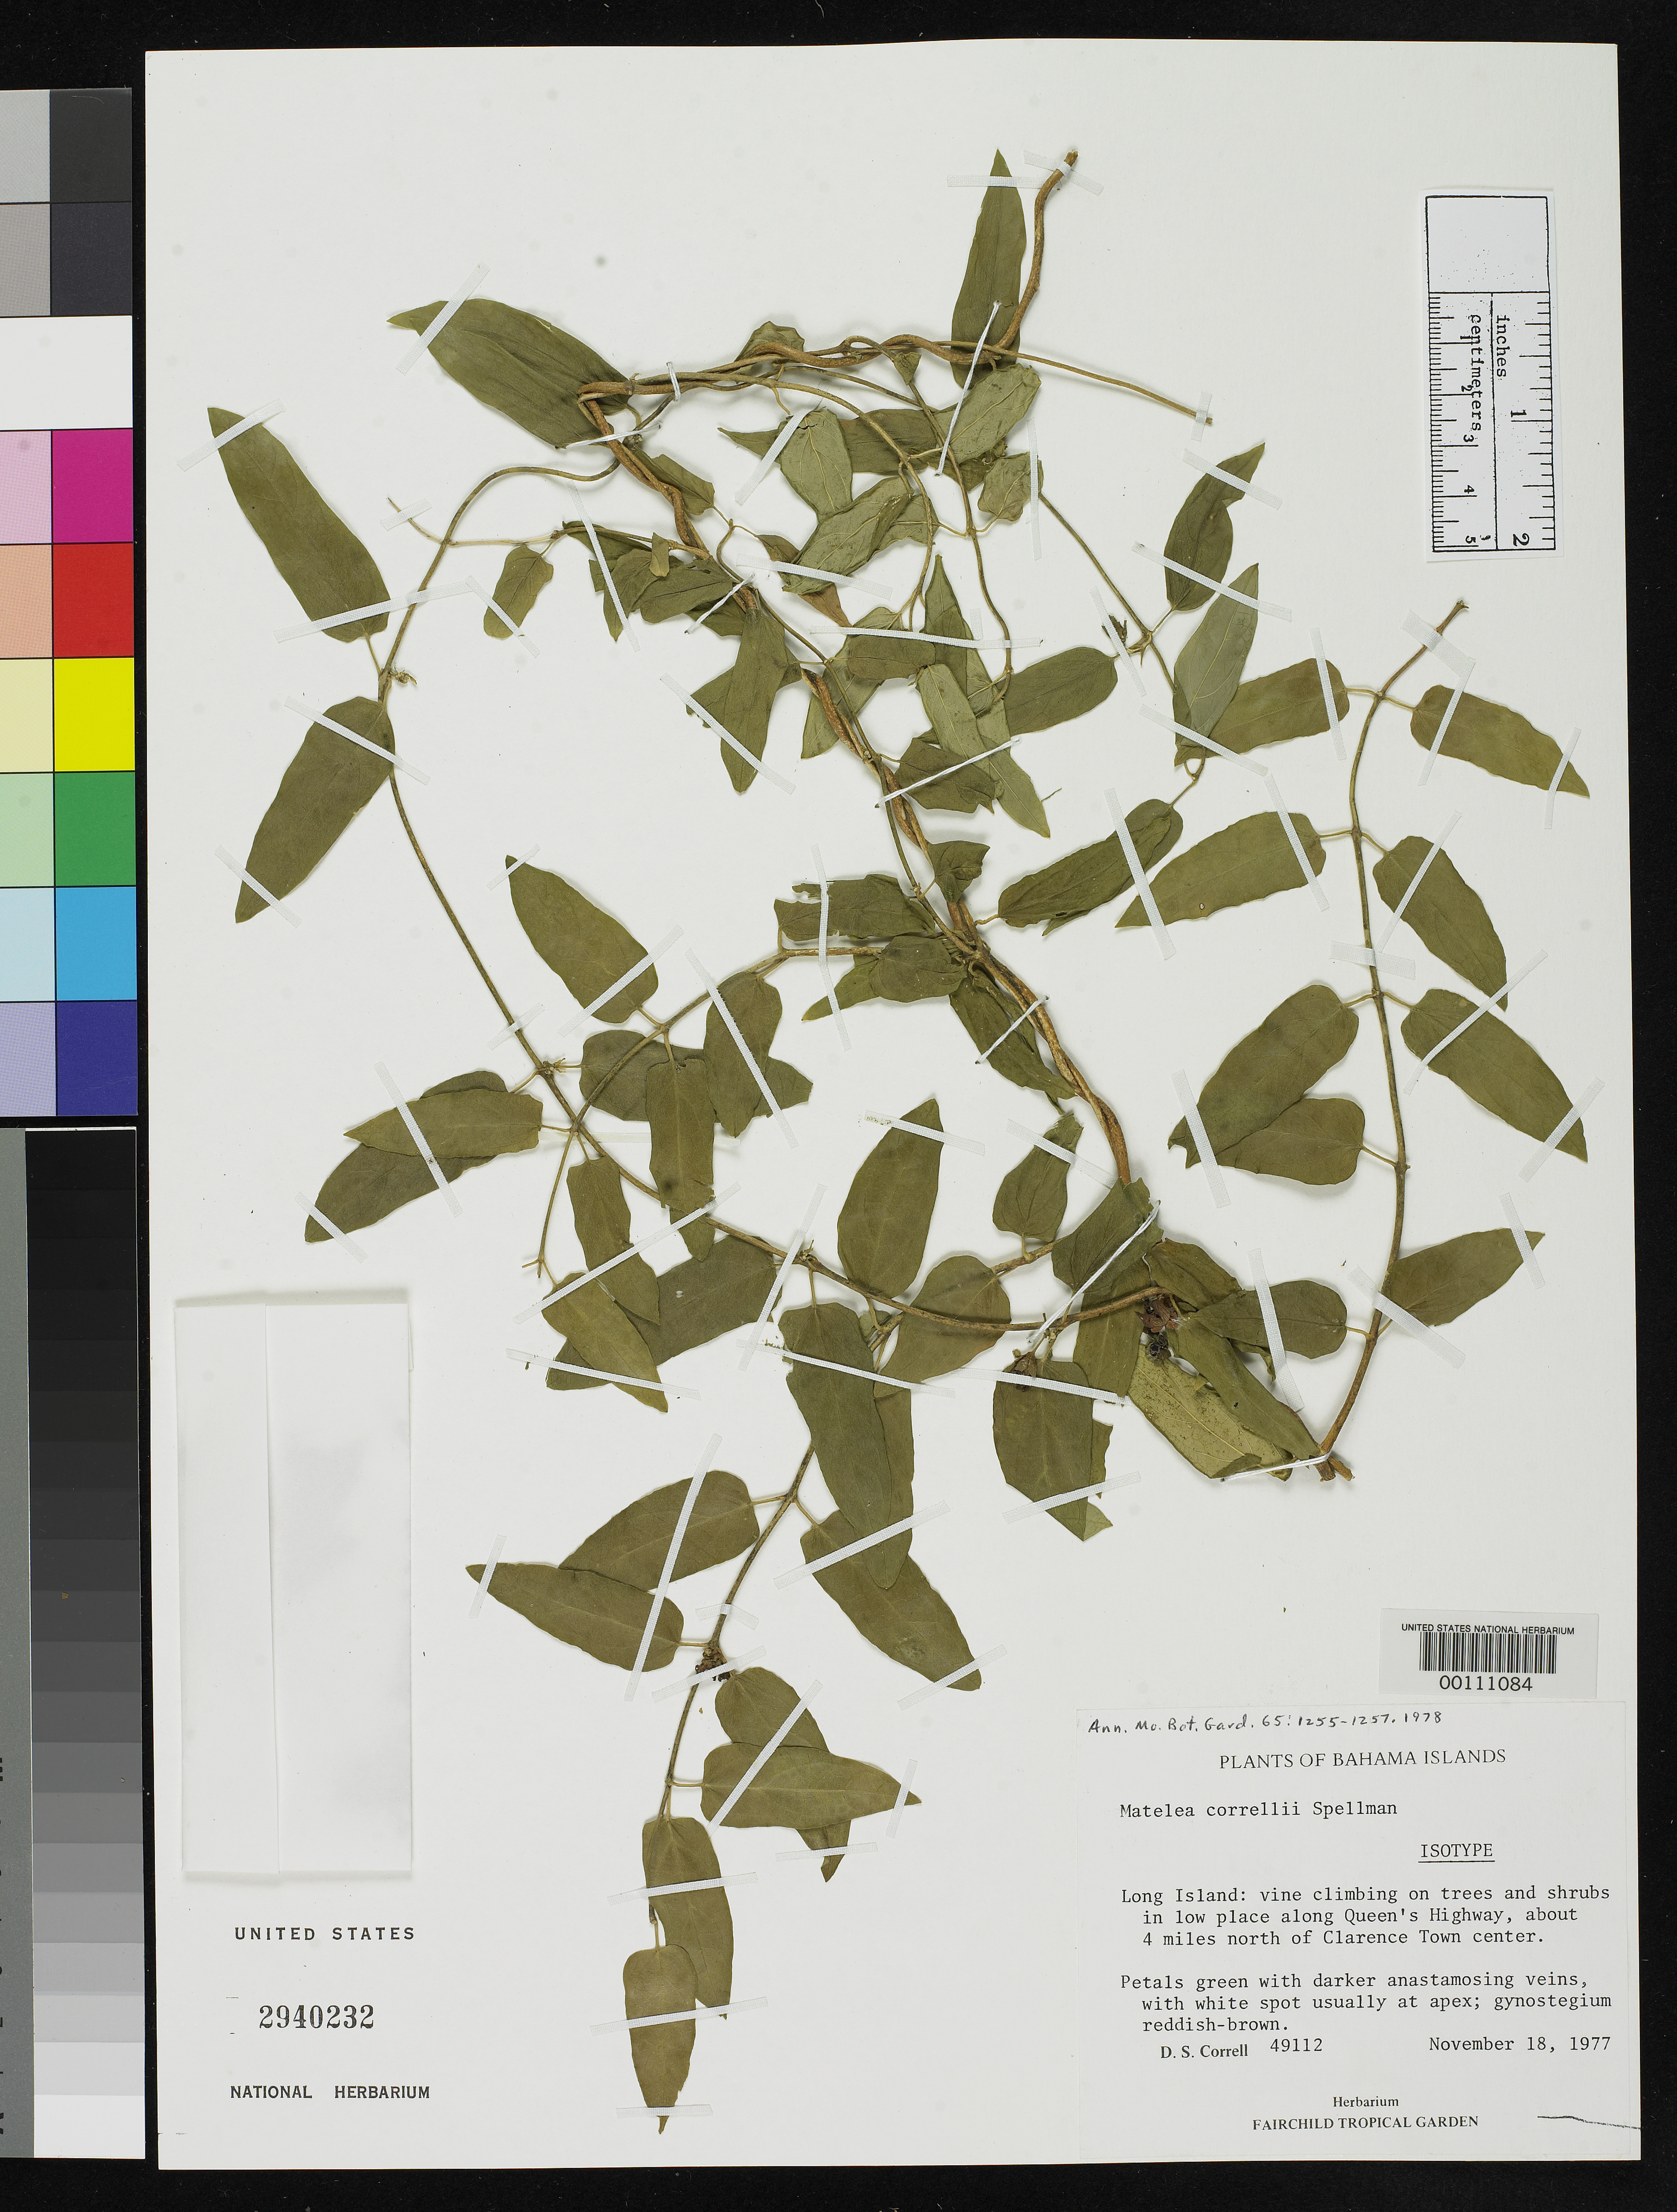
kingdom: Plantae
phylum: Tracheophyta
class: Magnoliopsida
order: Gentianales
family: Apocynaceae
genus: Matelea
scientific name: Matelea correllii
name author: Spellman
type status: Isotype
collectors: D. S. Correll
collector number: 49112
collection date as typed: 18 Nov 1977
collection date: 1977-11-18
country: Bahamas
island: Long Cay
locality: Queen's highway, 4 mi. N of Clarence Town Center.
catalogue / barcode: US 2940232